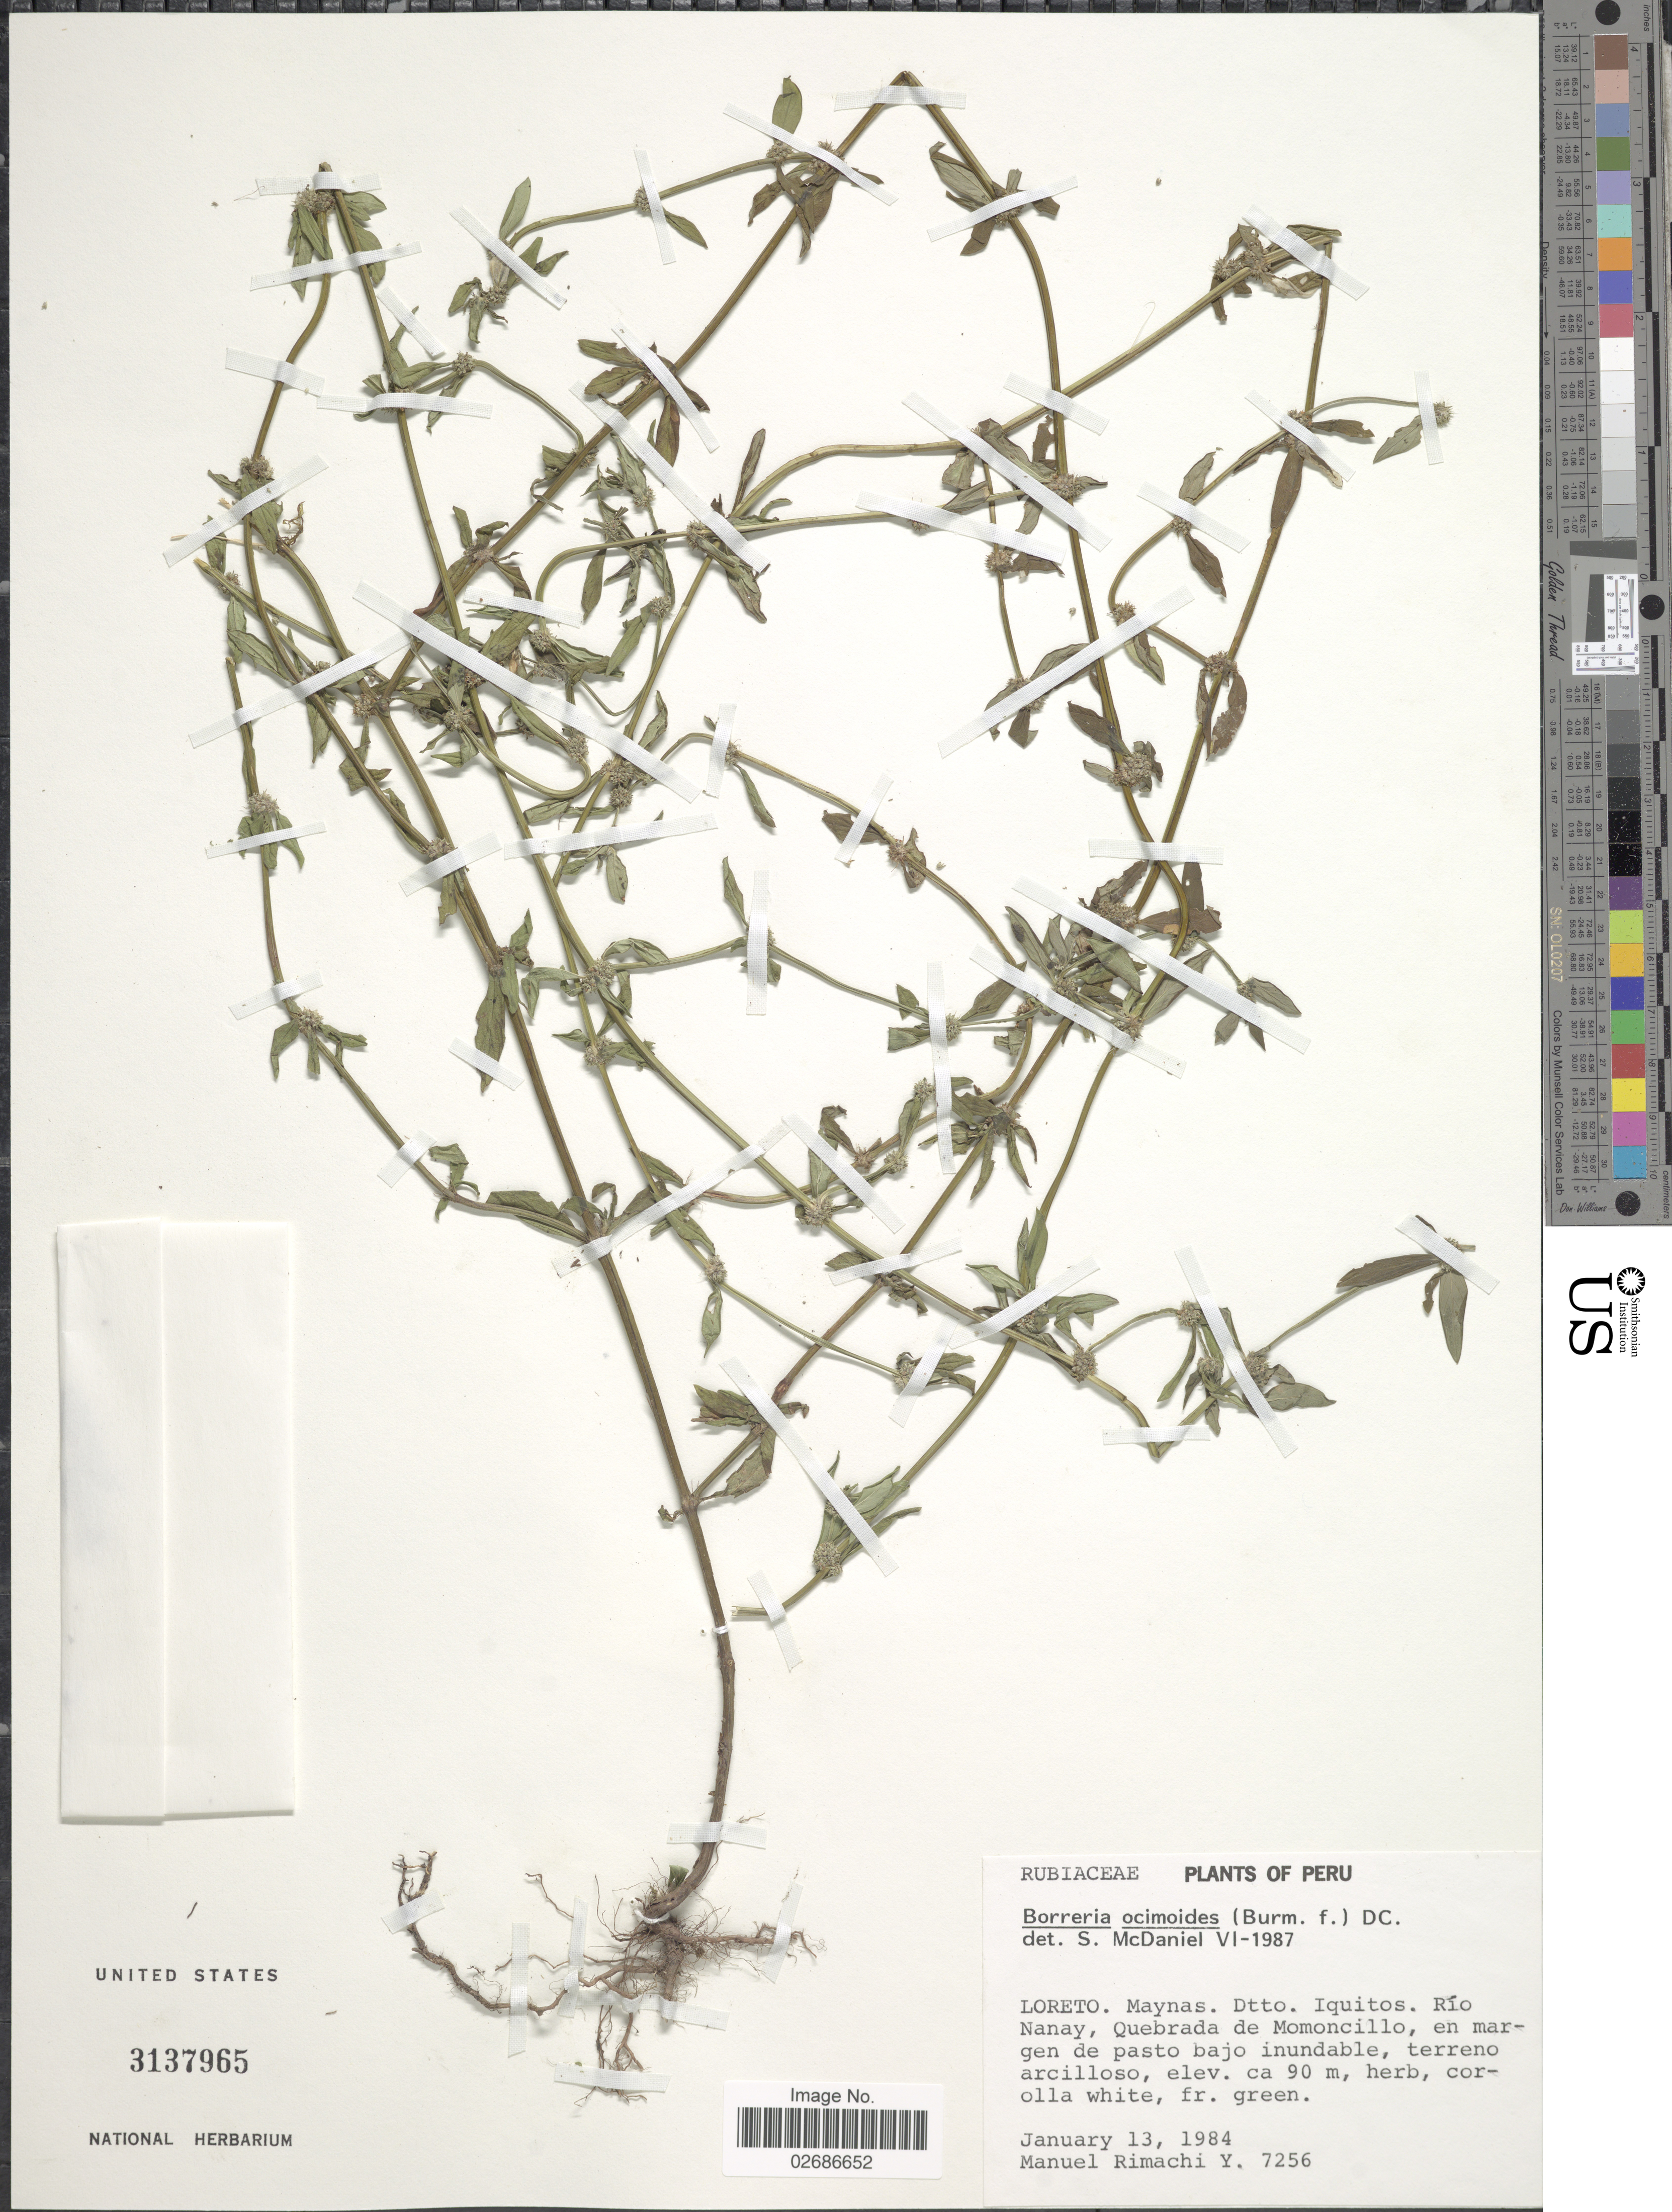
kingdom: Plantae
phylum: Tracheophyta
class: Magnoliopsida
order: Gentianales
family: Rubiaceae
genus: Borreria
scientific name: Borreria ocimoides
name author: (Burm. f.) DC.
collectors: M. Rimachi Y.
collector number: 7256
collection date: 1984-01-13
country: Peru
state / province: Loreto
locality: Maynas. Dtto. Iquitos. Rio Nanay, Quebrada de Momoncillo, en margen de pasto bajo inundable, terreno arcilloso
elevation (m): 90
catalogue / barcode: US 3137965